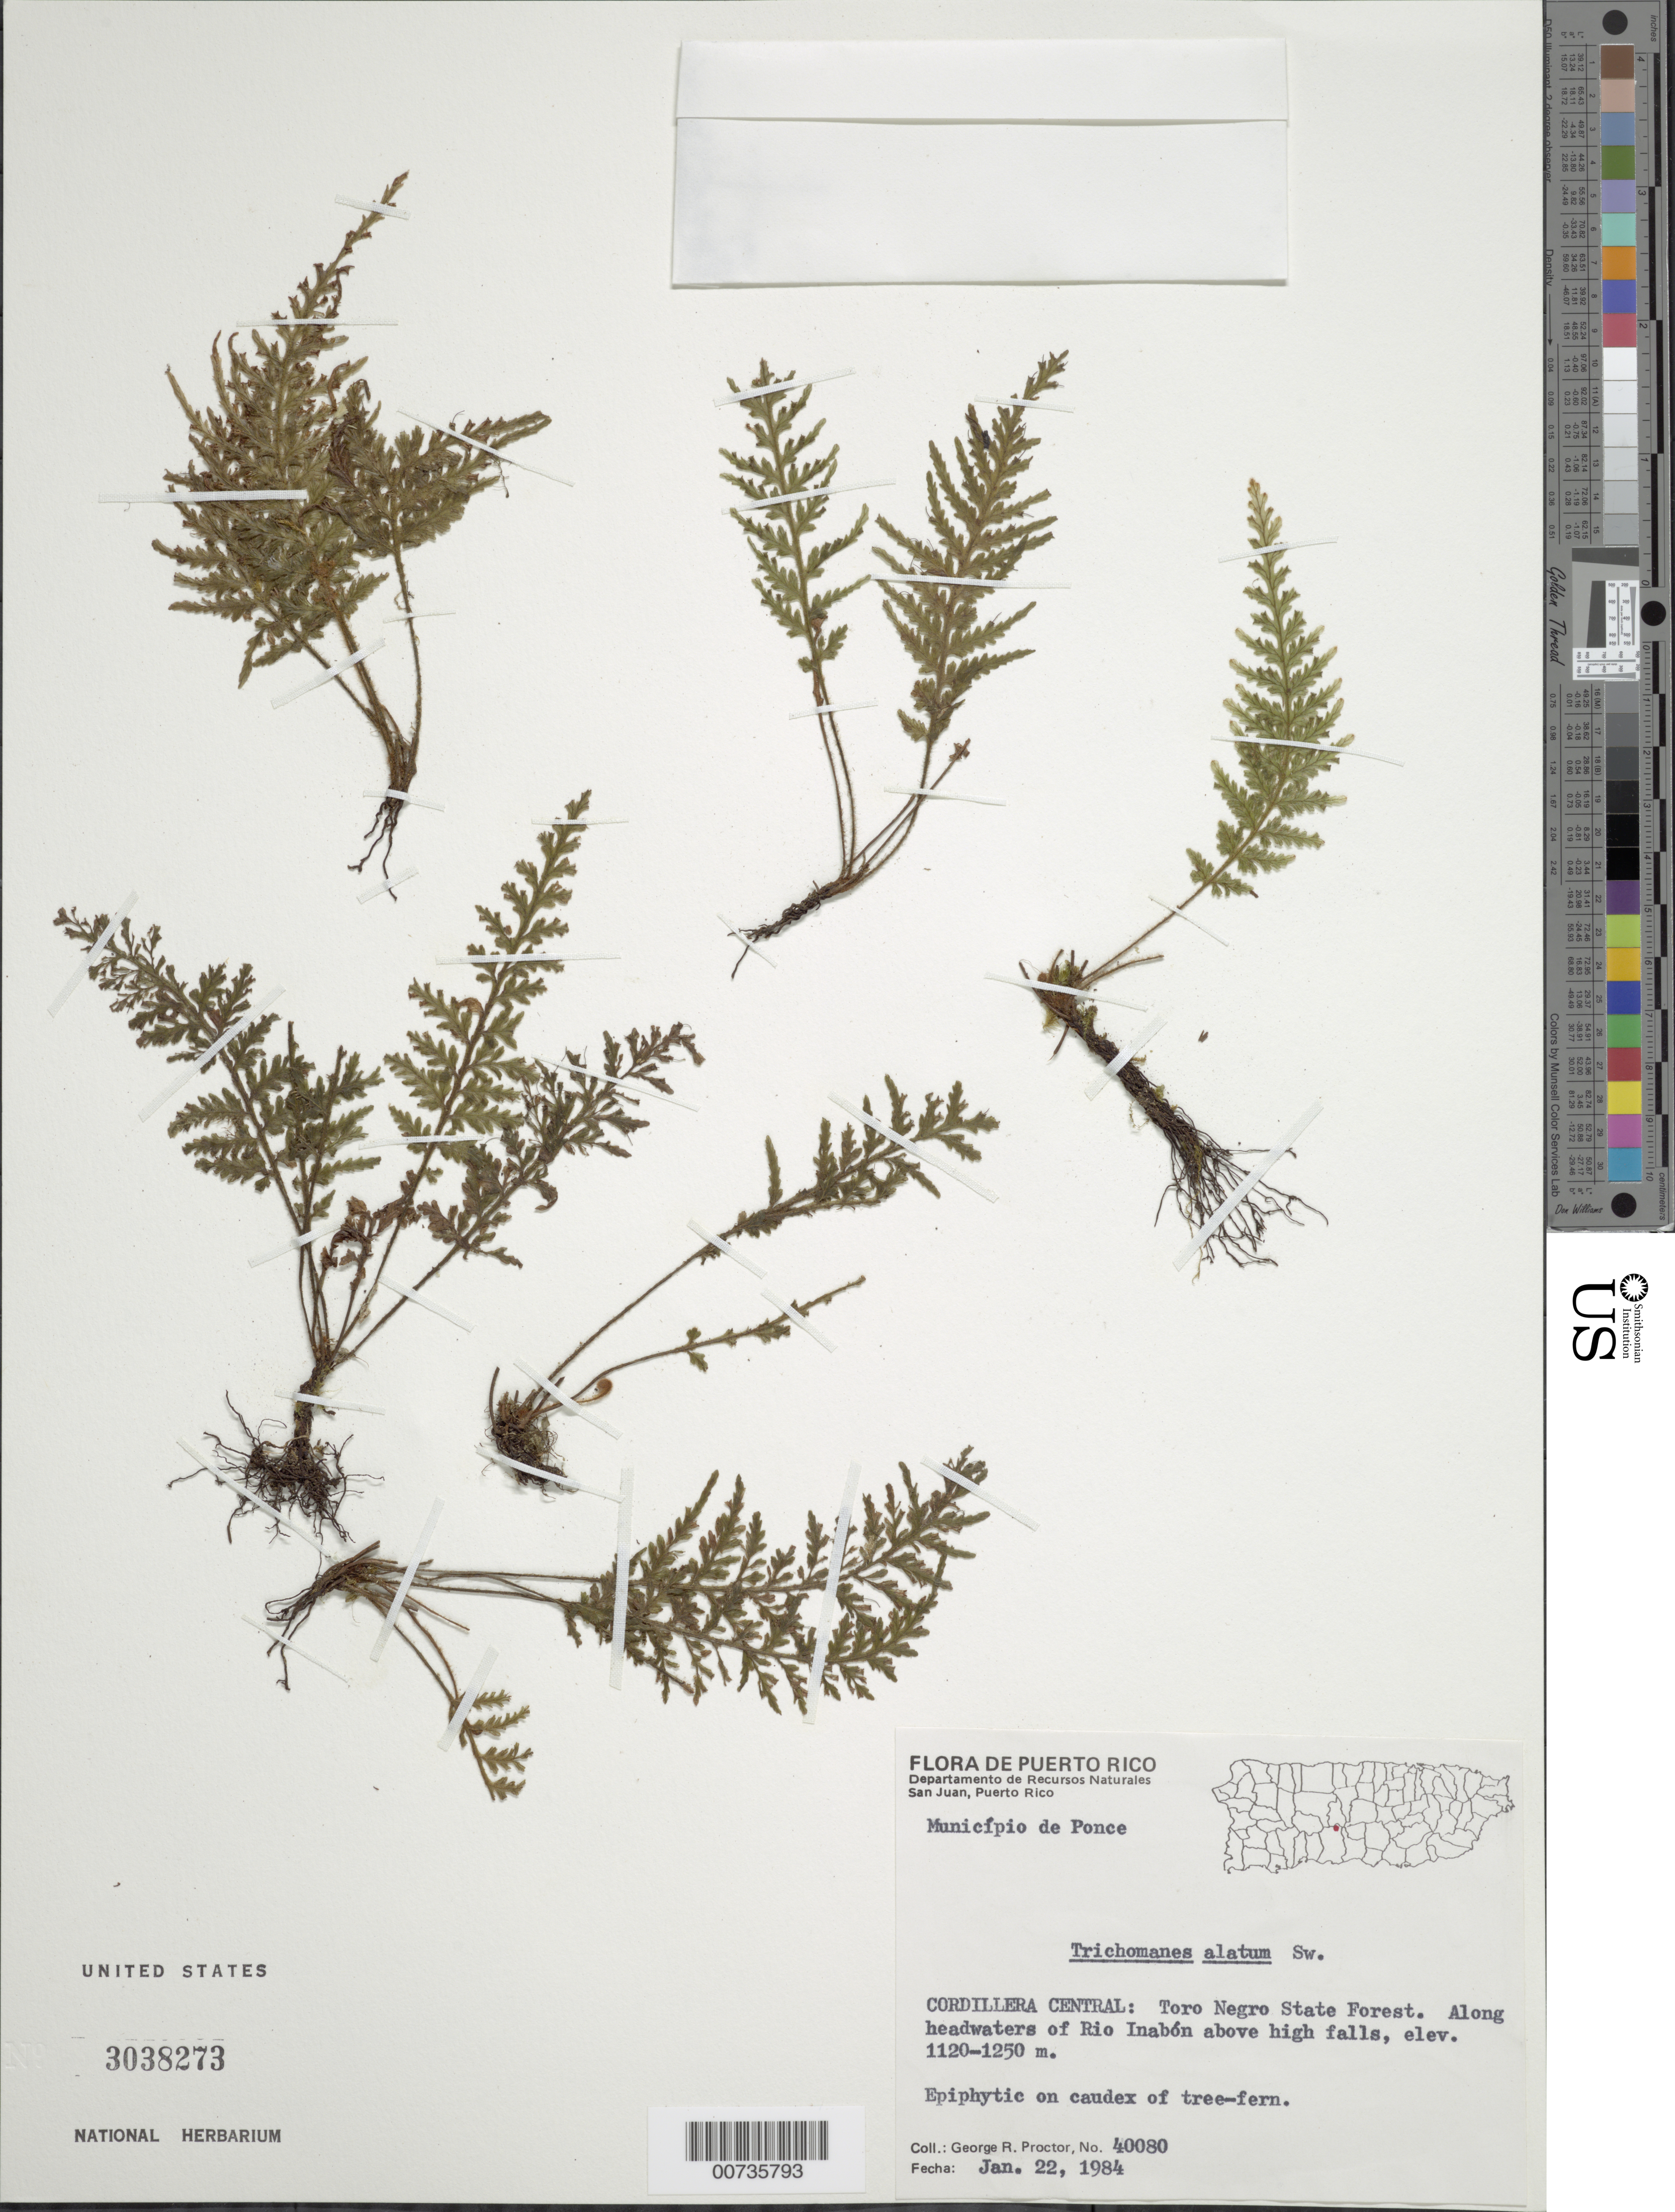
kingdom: Plantae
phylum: Tracheophyta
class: Polypodiopsida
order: Hymenophyllales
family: Hymenophyllaceae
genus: Trichomanes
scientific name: Trichomanes alatum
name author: Sw.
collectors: G. R. Proctor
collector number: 40080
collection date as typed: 22 Jan 1984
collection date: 1984-01-22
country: Puerto Rico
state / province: Ponce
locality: Cordillera Central: Toro Negro State Forest, along headwaters of Rio Inabón above high falls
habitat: On caudex of tree-fern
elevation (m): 1120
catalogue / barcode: US 3038273